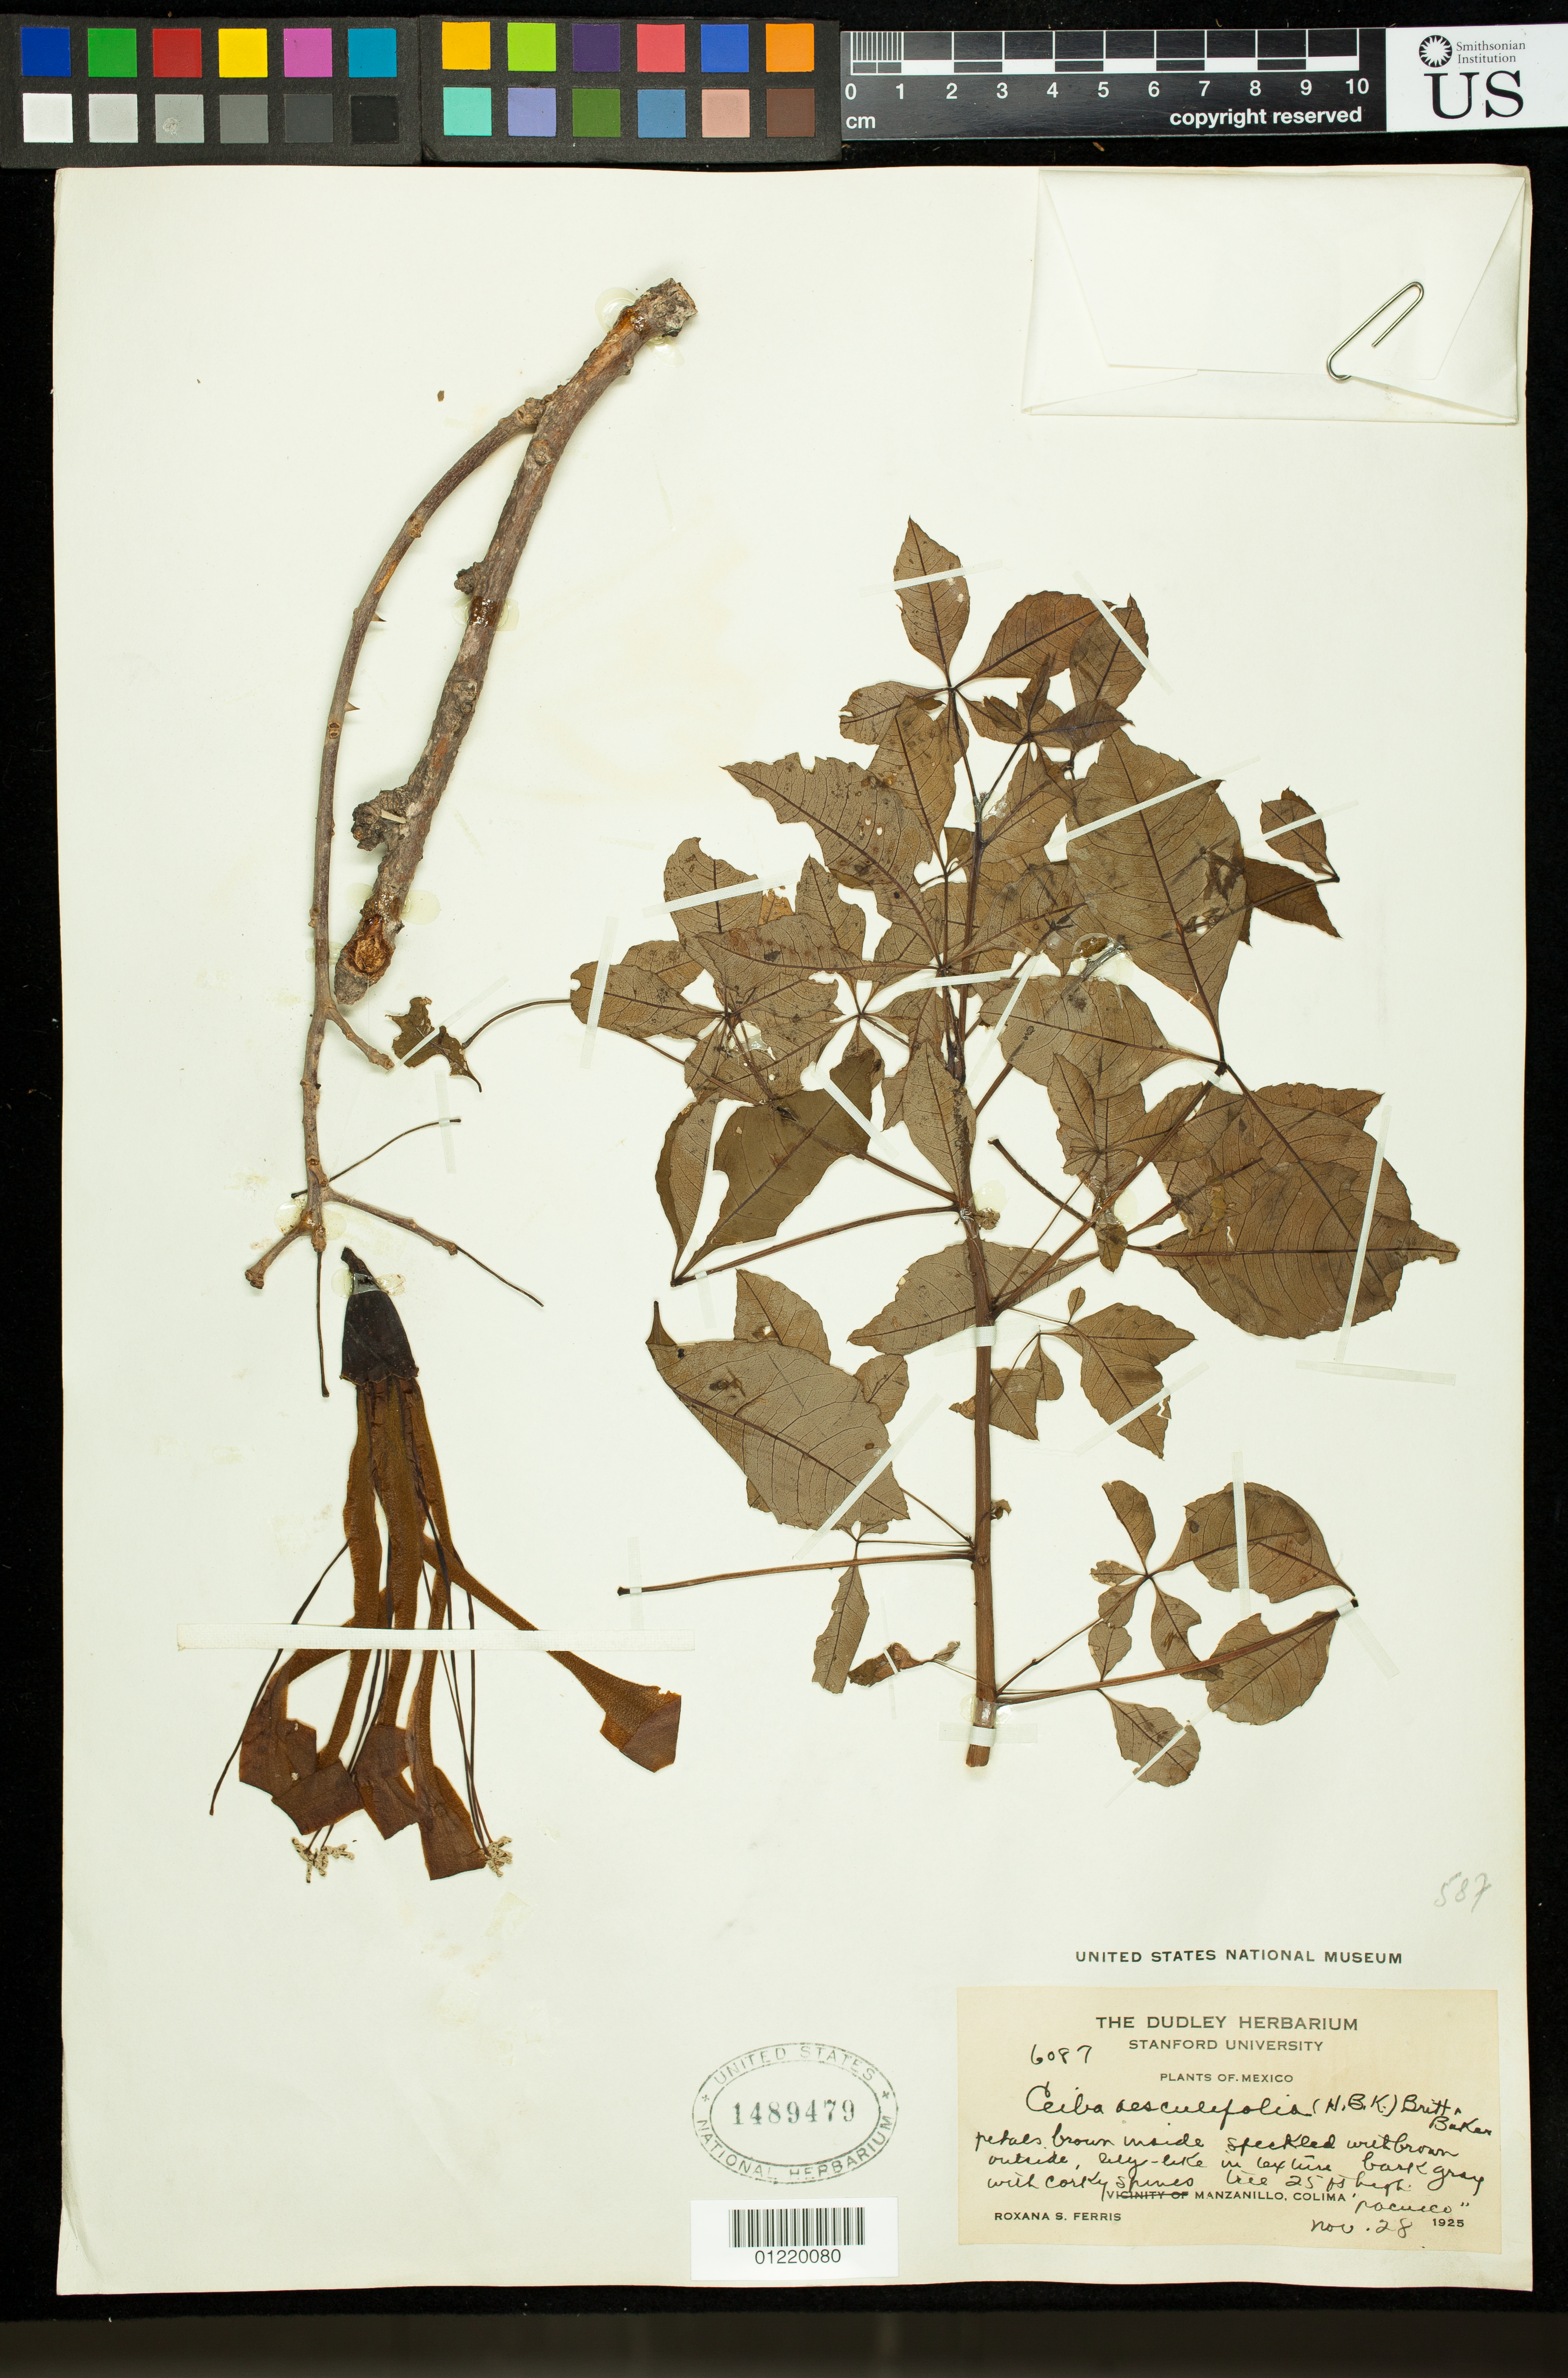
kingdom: Plantae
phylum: Tracheophyta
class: Magnoliopsida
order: Malvales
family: Malvaceae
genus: Ceiba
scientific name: Ceiba aesculifolia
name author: (Kunth) Britten & Baker f.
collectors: R. S. Ferris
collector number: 6087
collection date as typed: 11/28/1925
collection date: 1925-11-28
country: Mexico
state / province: Colima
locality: Manzanillo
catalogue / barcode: US 1489479